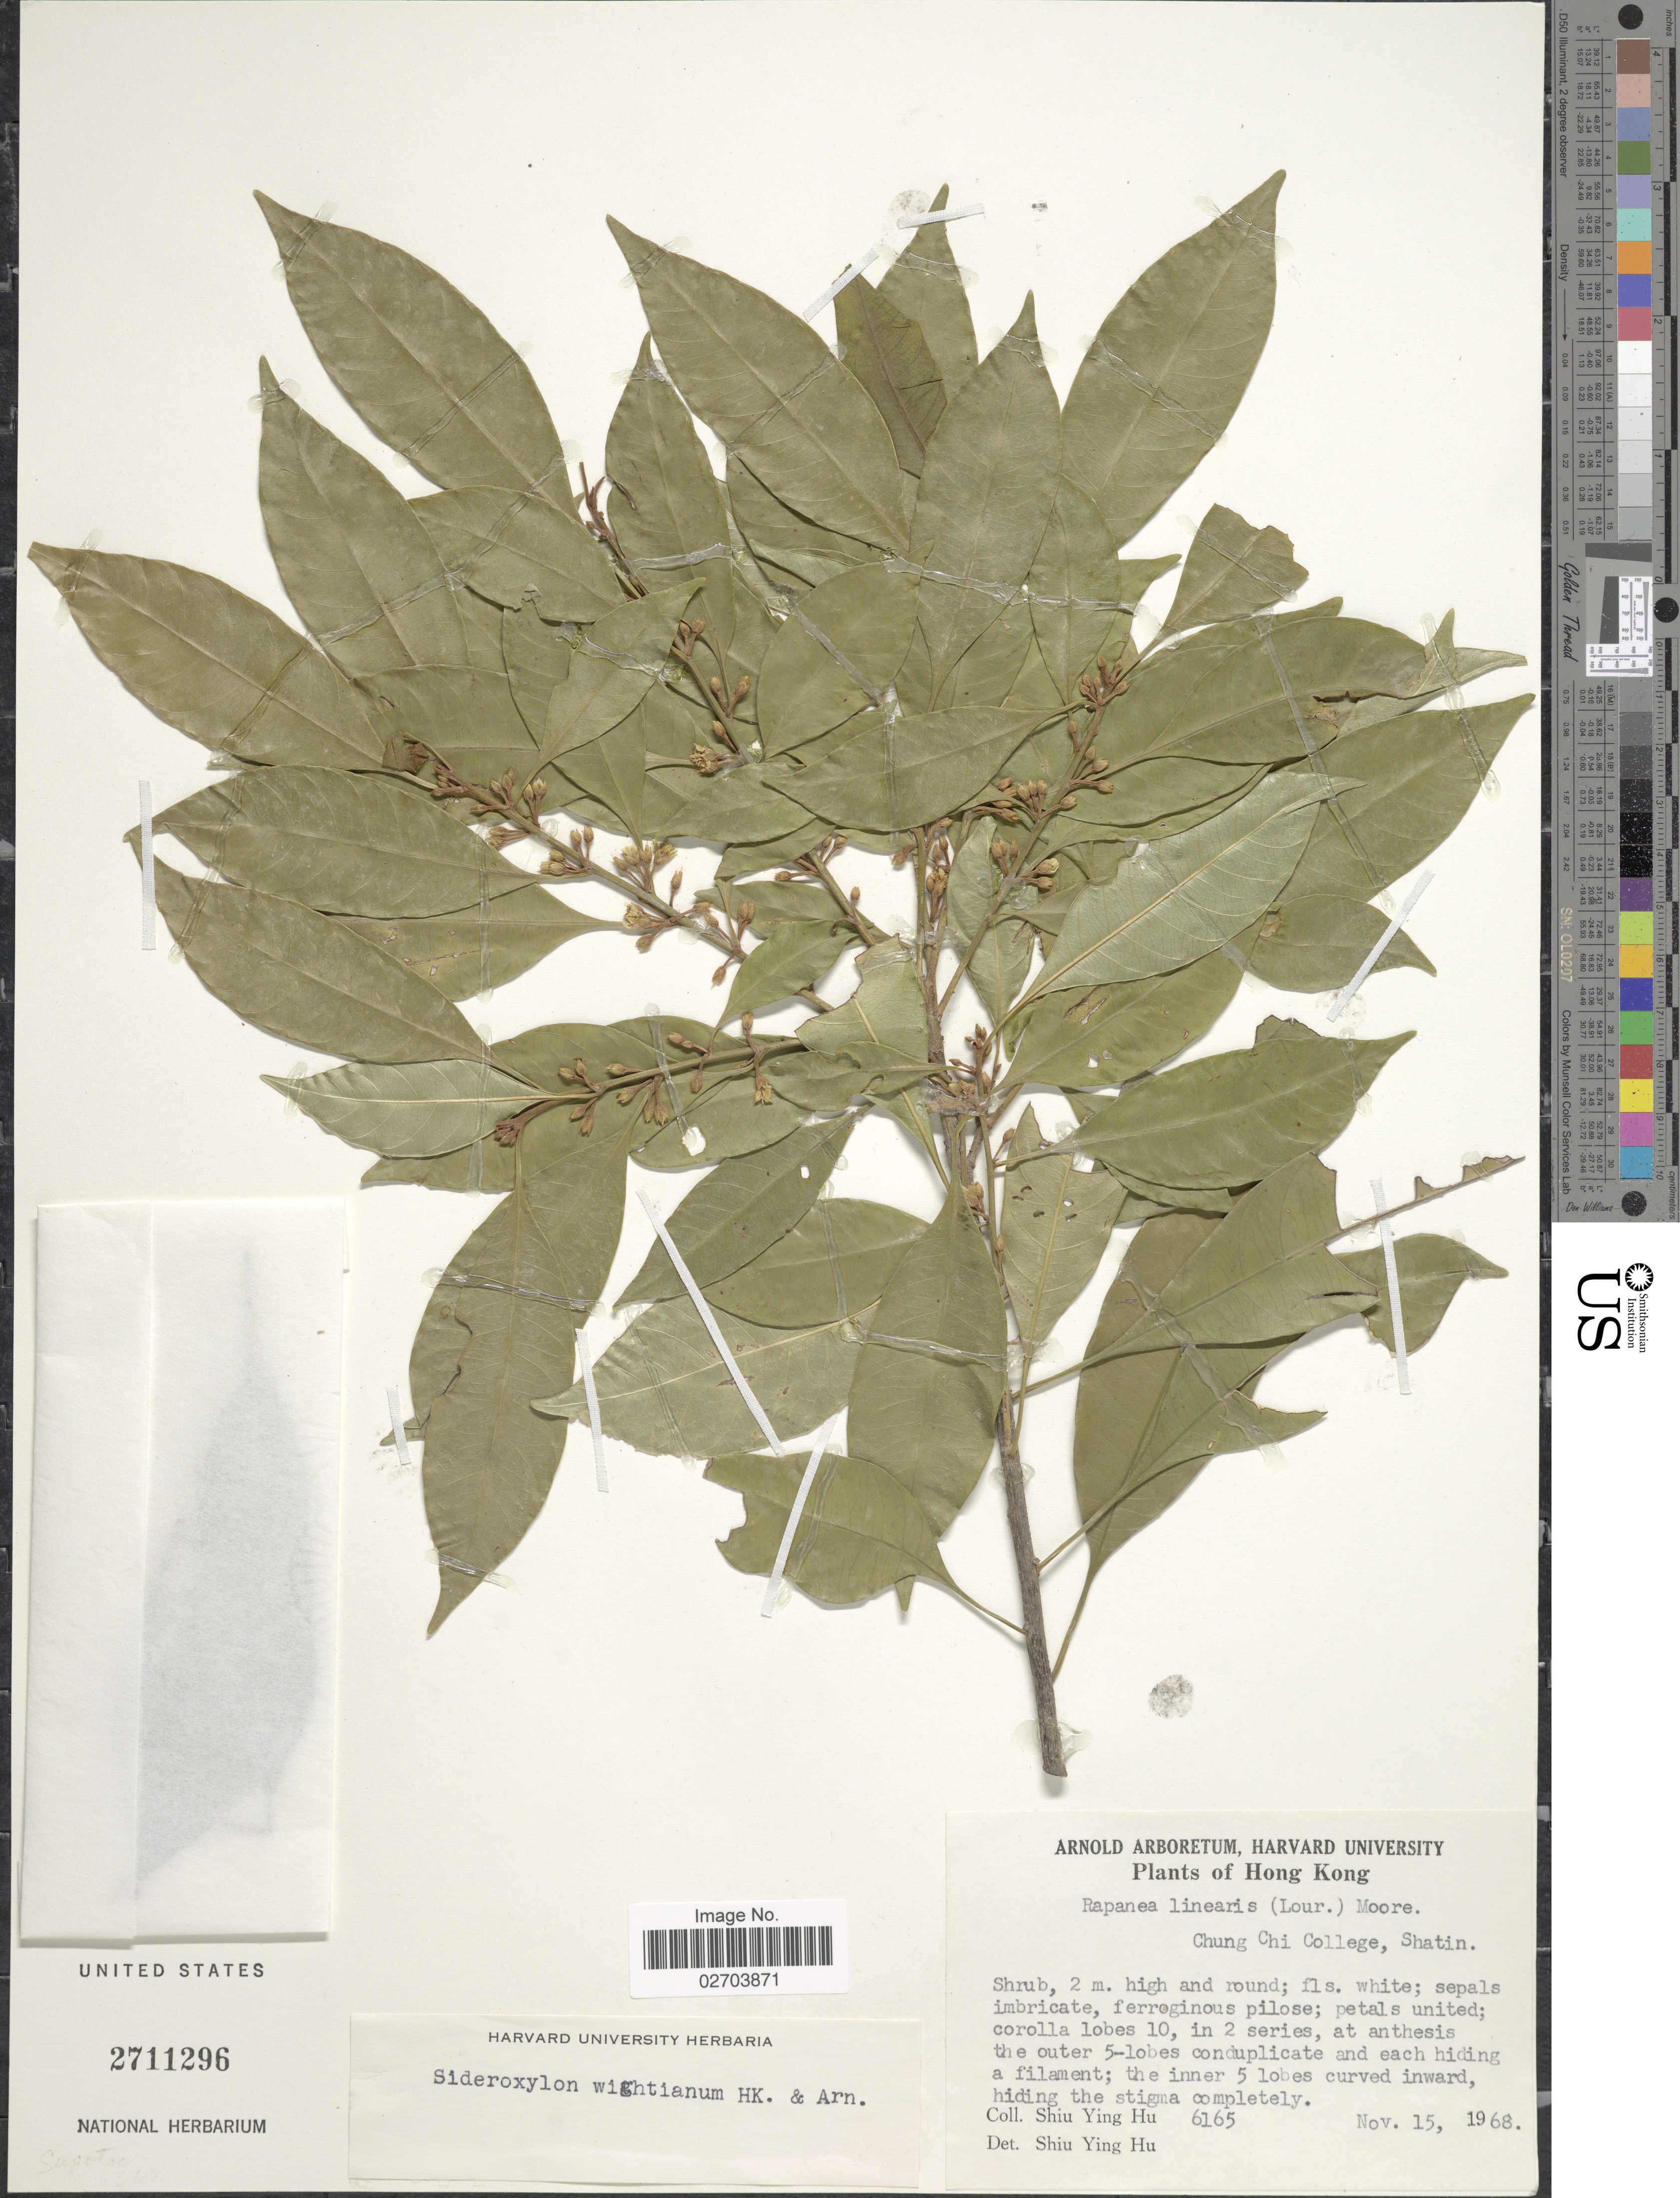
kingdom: Plantae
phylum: Tracheophyta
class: Magnoliopsida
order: Ericales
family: Sapotaceae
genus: Sideroxylon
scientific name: Sideroxylon wightianum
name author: Hook. & Arn.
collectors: S. Y. Hu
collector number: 6165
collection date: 1968-11-15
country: China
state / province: Hong Kong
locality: Chung Chi College, Shatin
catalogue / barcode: US 2711296